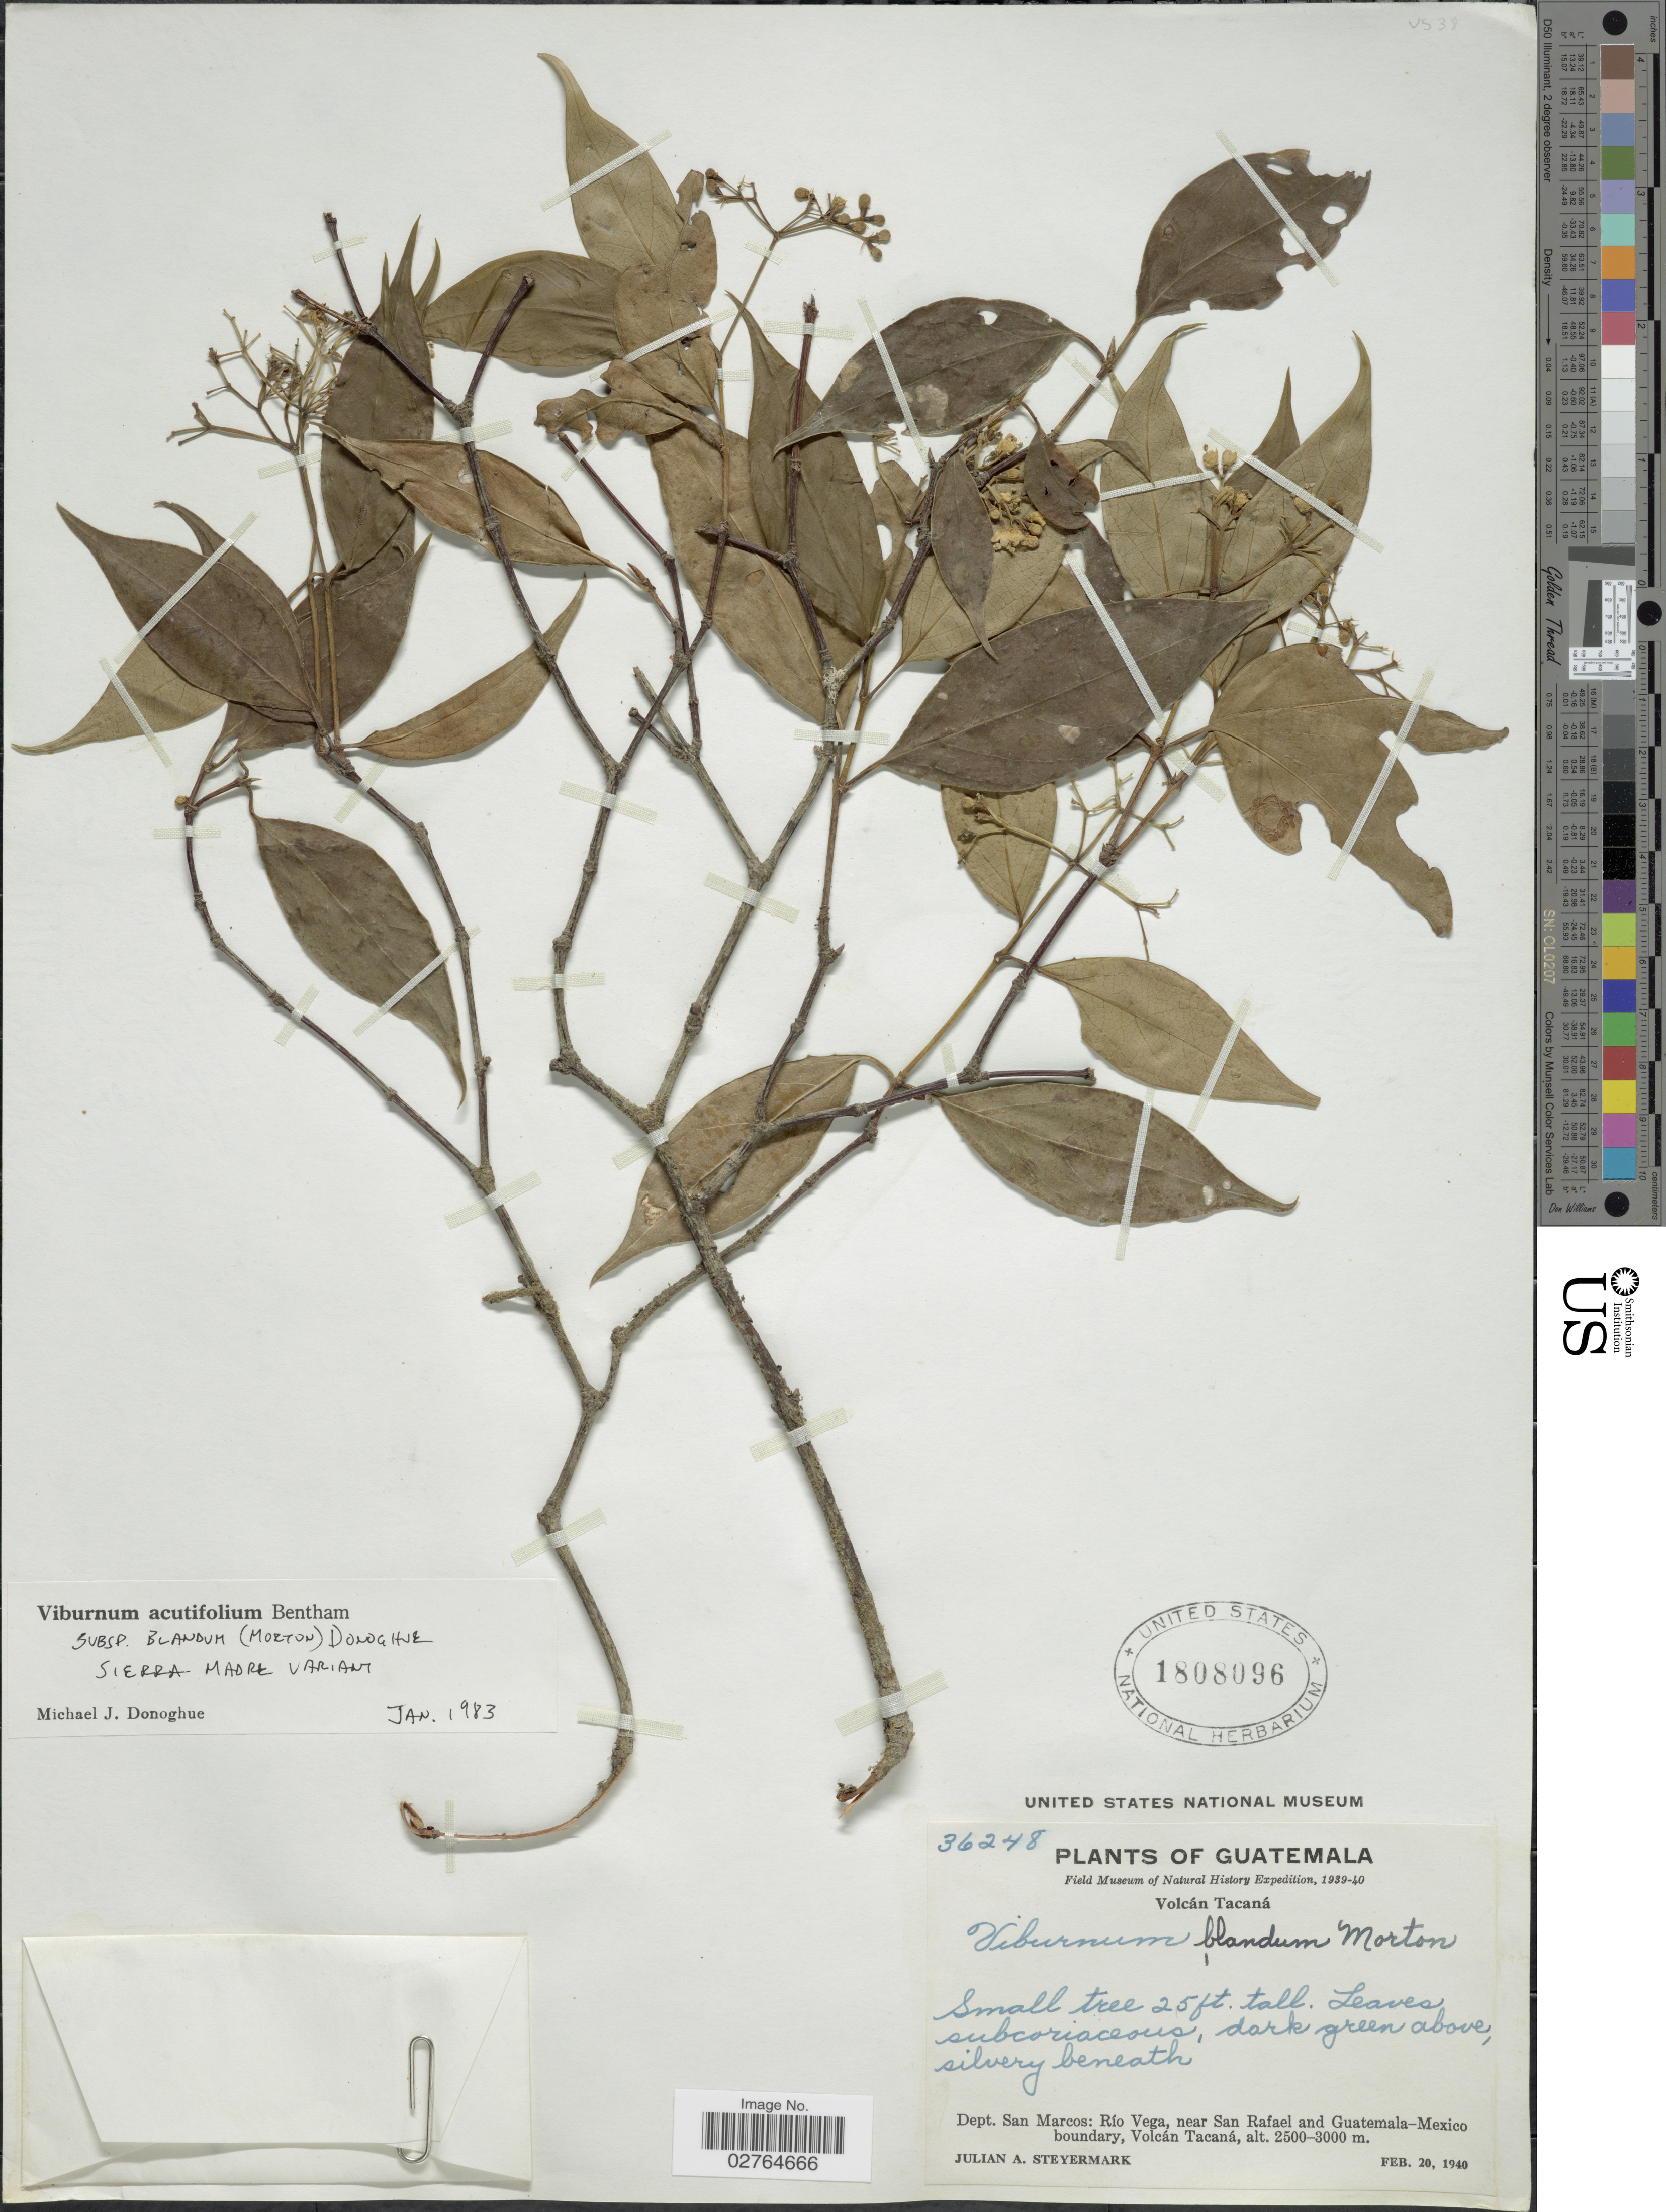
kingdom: Plantae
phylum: Tracheophyta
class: Magnoliopsida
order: Dipsacales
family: Viburnaceae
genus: Viburnum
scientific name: Viburnum acutifolium subsp. blandum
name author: (C.V. Morton) Villarreal & A.E. Estrada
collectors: J. Steyermark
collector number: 36248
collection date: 1940-02-20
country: Guatemala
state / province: San Marcos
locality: Volcán Tacaná. Dept. San Marcos: Río Vega, near San Rafael and Guatemala-Mexico boundary, Volcán Tacaná.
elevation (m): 2500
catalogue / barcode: US 1808096